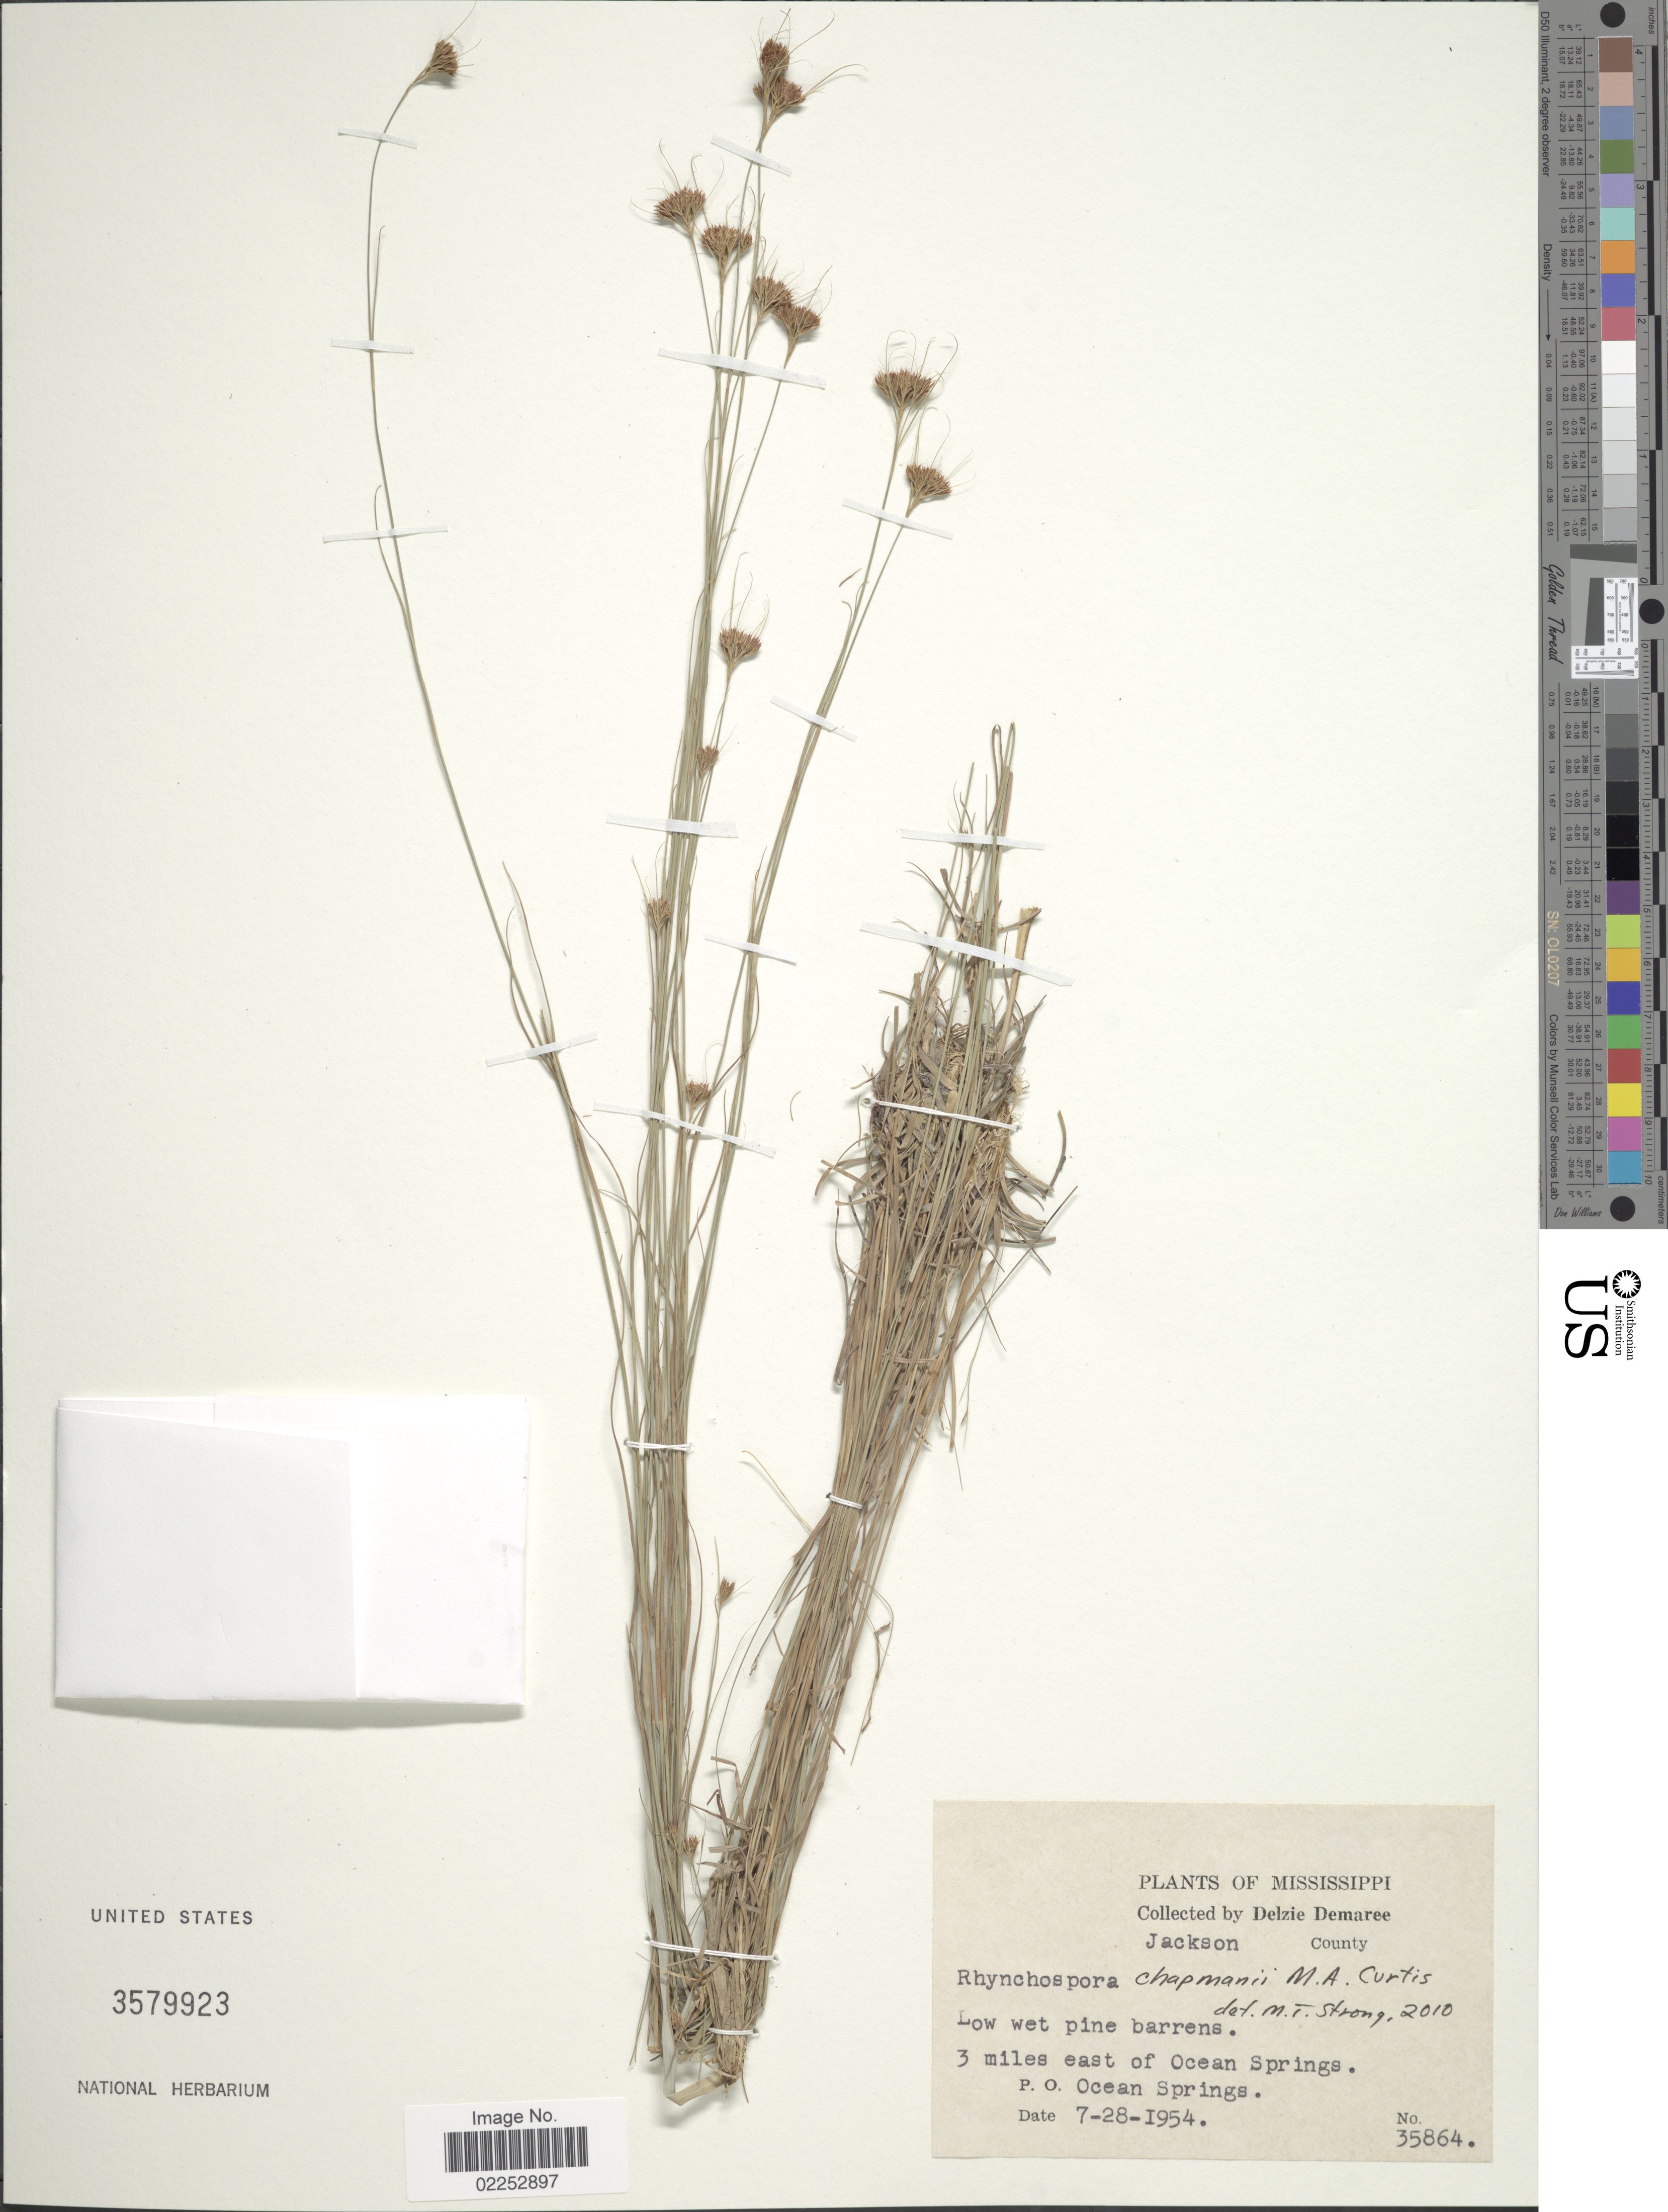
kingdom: Plantae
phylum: Tracheophyta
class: Liliopsida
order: Poales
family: Cyperaceae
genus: Rhynchospora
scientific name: Rhynchospora chapmanii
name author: M.A. Curtis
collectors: D. Demaree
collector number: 35864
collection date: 1954-07-28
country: United States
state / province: Mississippi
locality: Jackson County. 3 miles east of Ocean Springs. P. O. Ocean Springs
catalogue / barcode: US 3579923